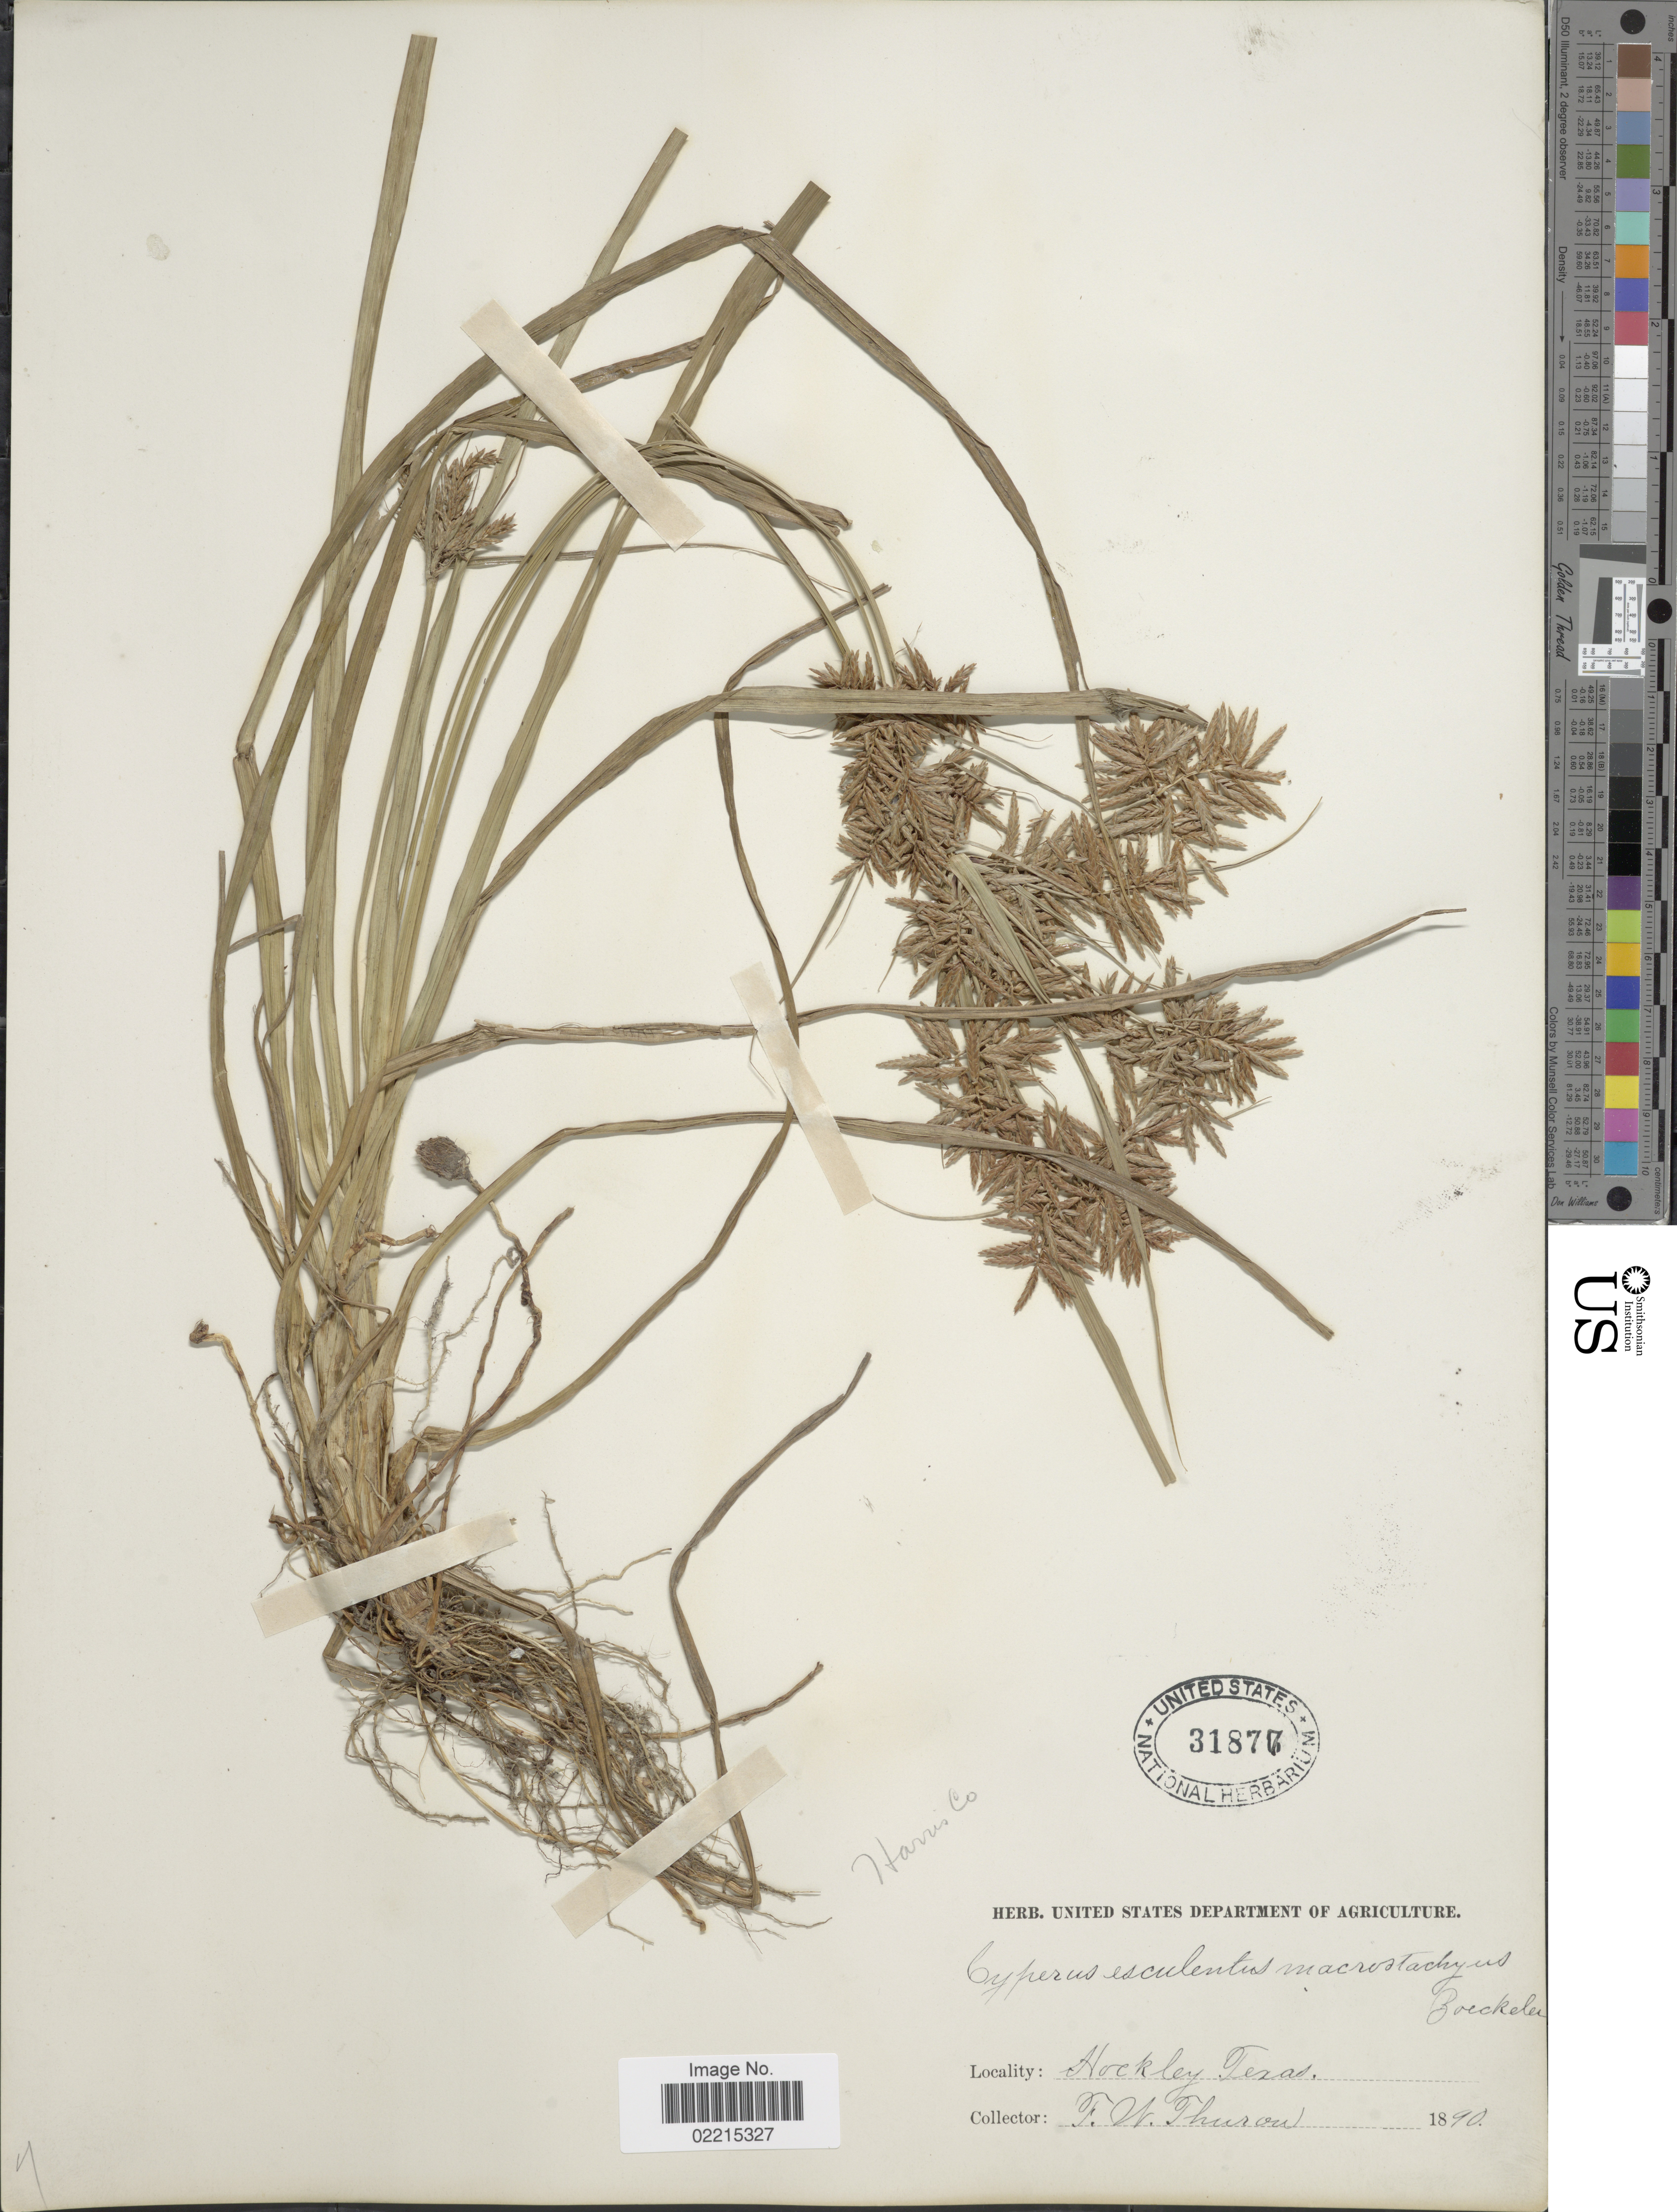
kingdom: Plantae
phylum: Tracheophyta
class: Liliopsida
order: Poales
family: Cyperaceae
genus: Cyperus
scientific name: Cyperus esculentus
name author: L.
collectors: F. Thuron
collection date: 1890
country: United States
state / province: Texas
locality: Hockley, Harris Co.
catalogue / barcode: US 31877